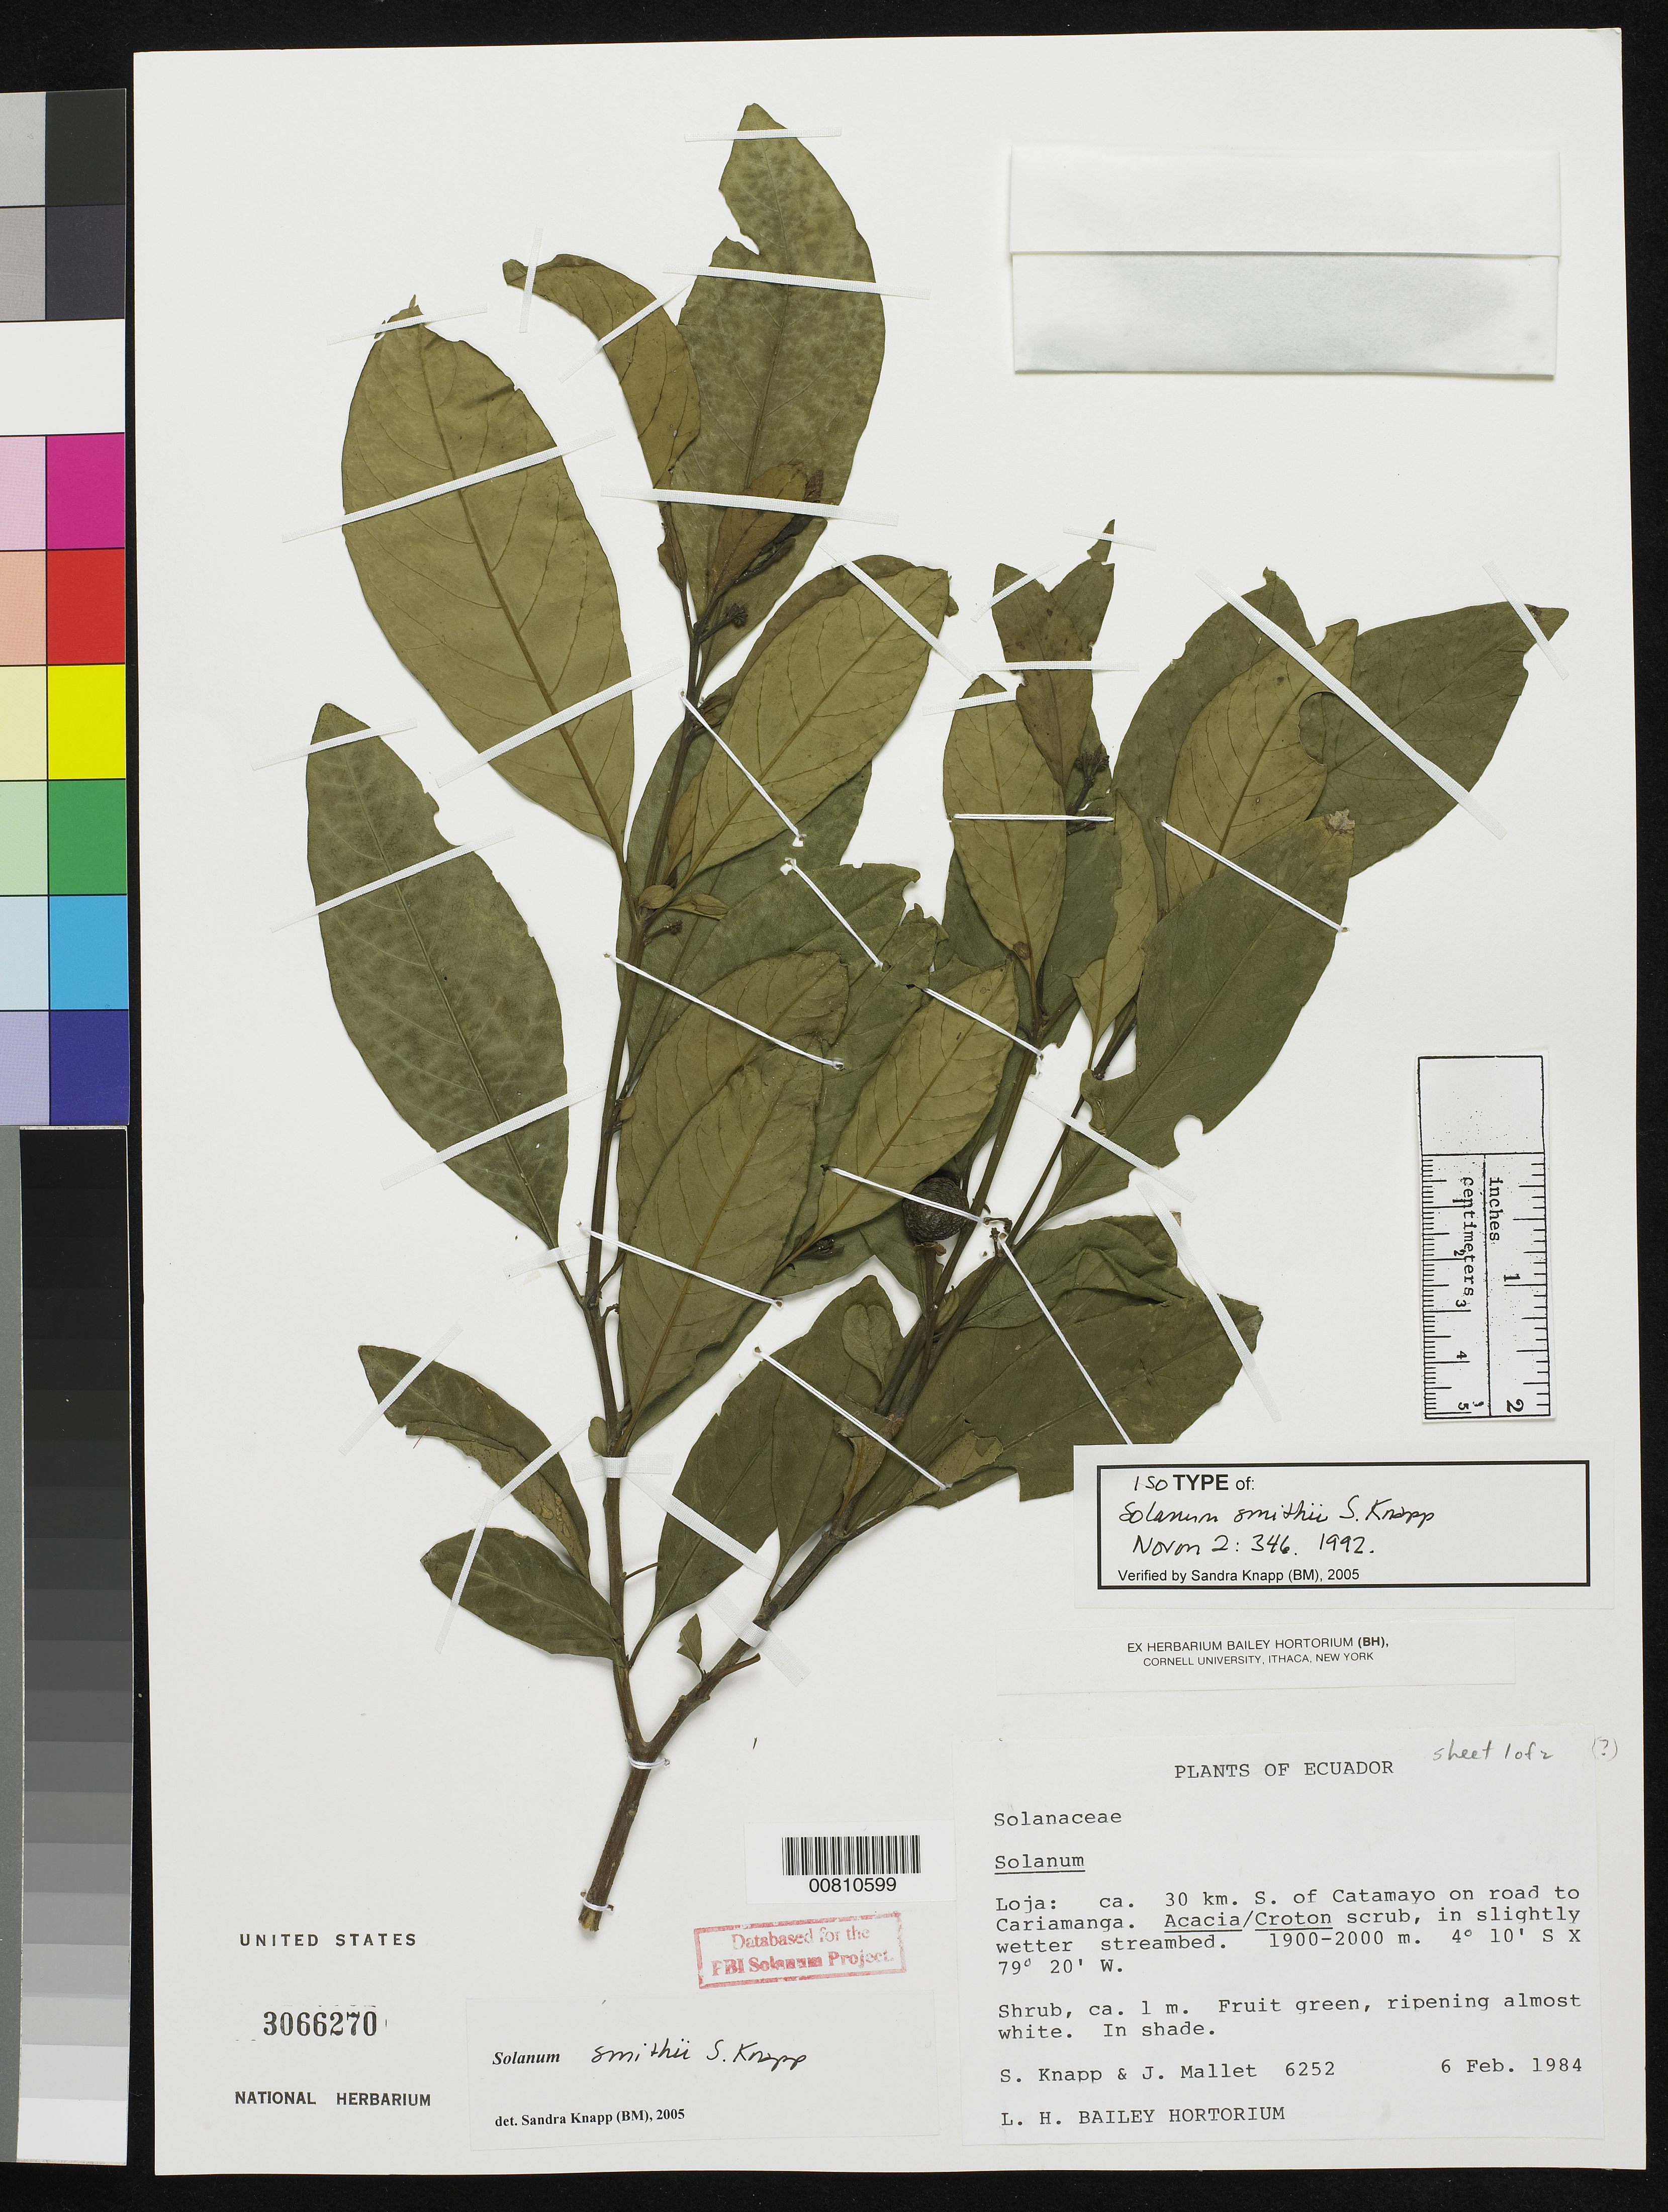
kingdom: Plantae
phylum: Tracheophyta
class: Magnoliopsida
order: Solanales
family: Solanaceae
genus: Solanum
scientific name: Solanum smithii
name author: S. Knapp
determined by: Knapp, S. D.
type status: Isotype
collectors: S. Knapp & J. Mallet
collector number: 6252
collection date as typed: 06 Feb 1984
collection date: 1984-02-06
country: Ecuador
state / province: Loja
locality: Loja: ca. 30 km S of Catamayo on road to Cariamanga.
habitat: Acacia/Croton scrub, in slightly wetter streambed.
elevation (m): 1900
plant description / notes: Holotype at NY.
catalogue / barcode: US 3066270